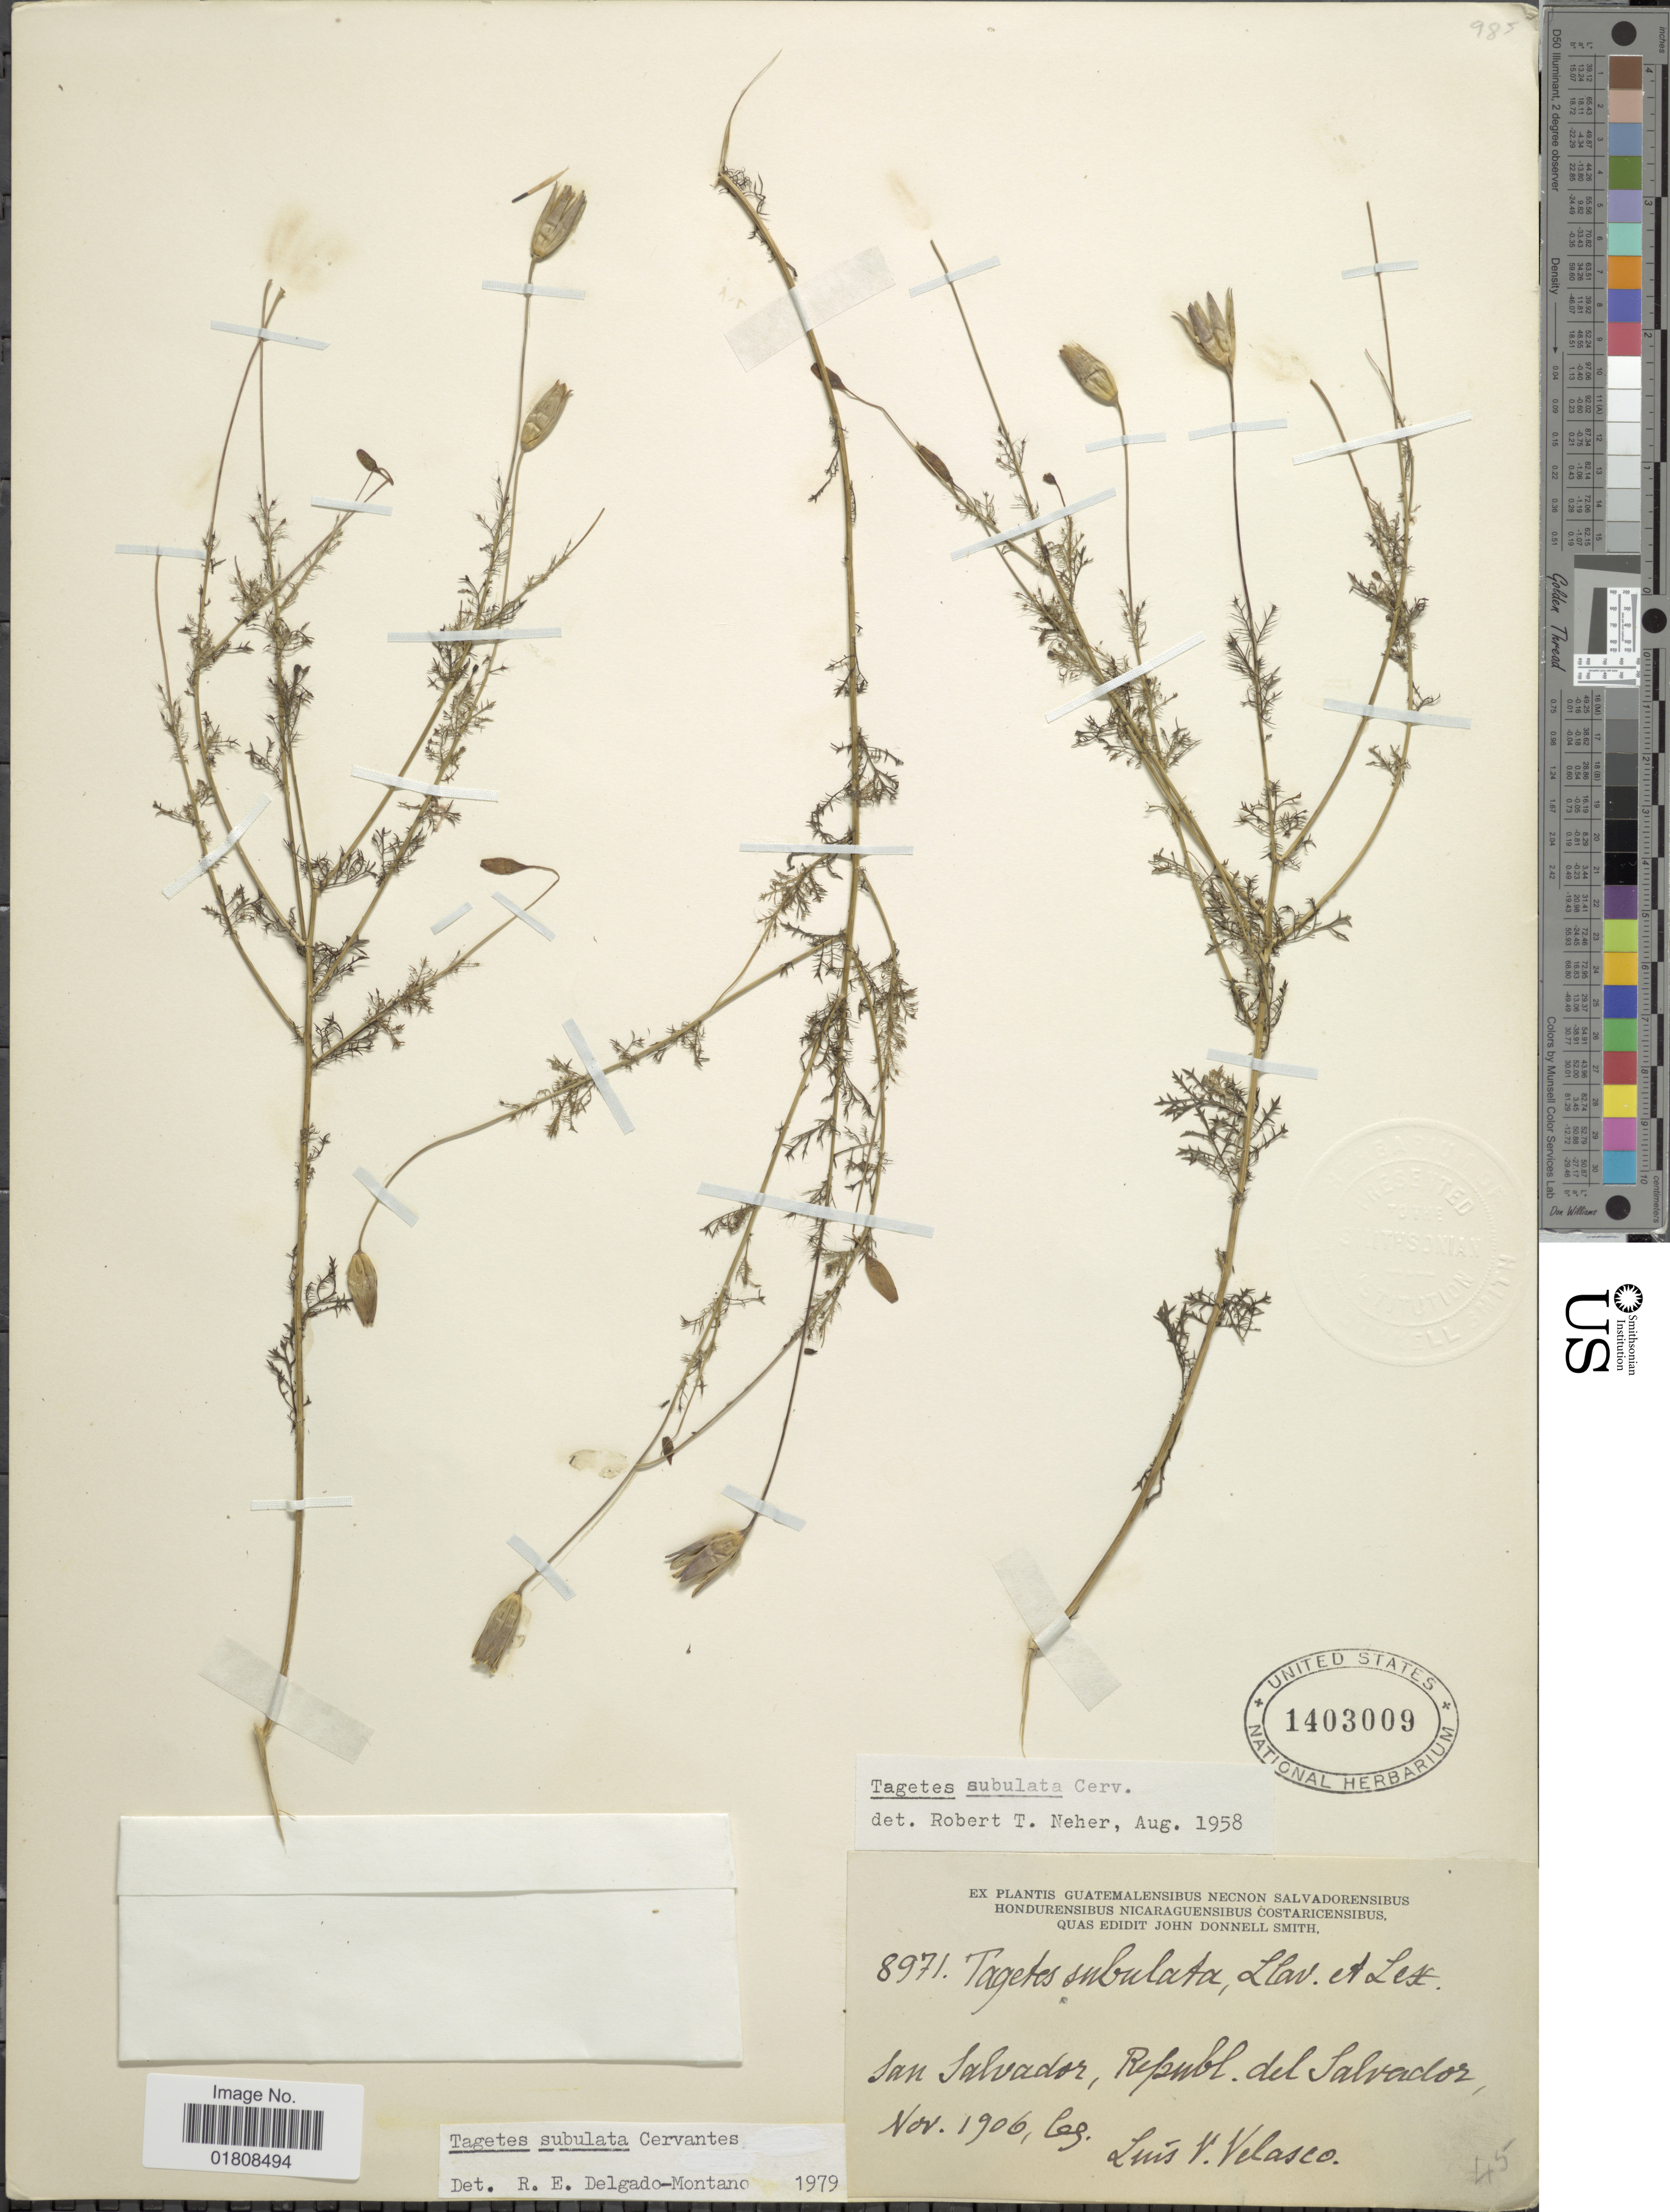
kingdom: Plantae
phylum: Tracheophyta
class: Magnoliopsida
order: Asterales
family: Asteraceae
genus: Tagetes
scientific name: Tagetes subulata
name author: Cerv.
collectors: L. Velasco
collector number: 8971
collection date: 1906-11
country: El Salvador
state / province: San Salvador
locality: Republ. del Salvador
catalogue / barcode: US 1403009